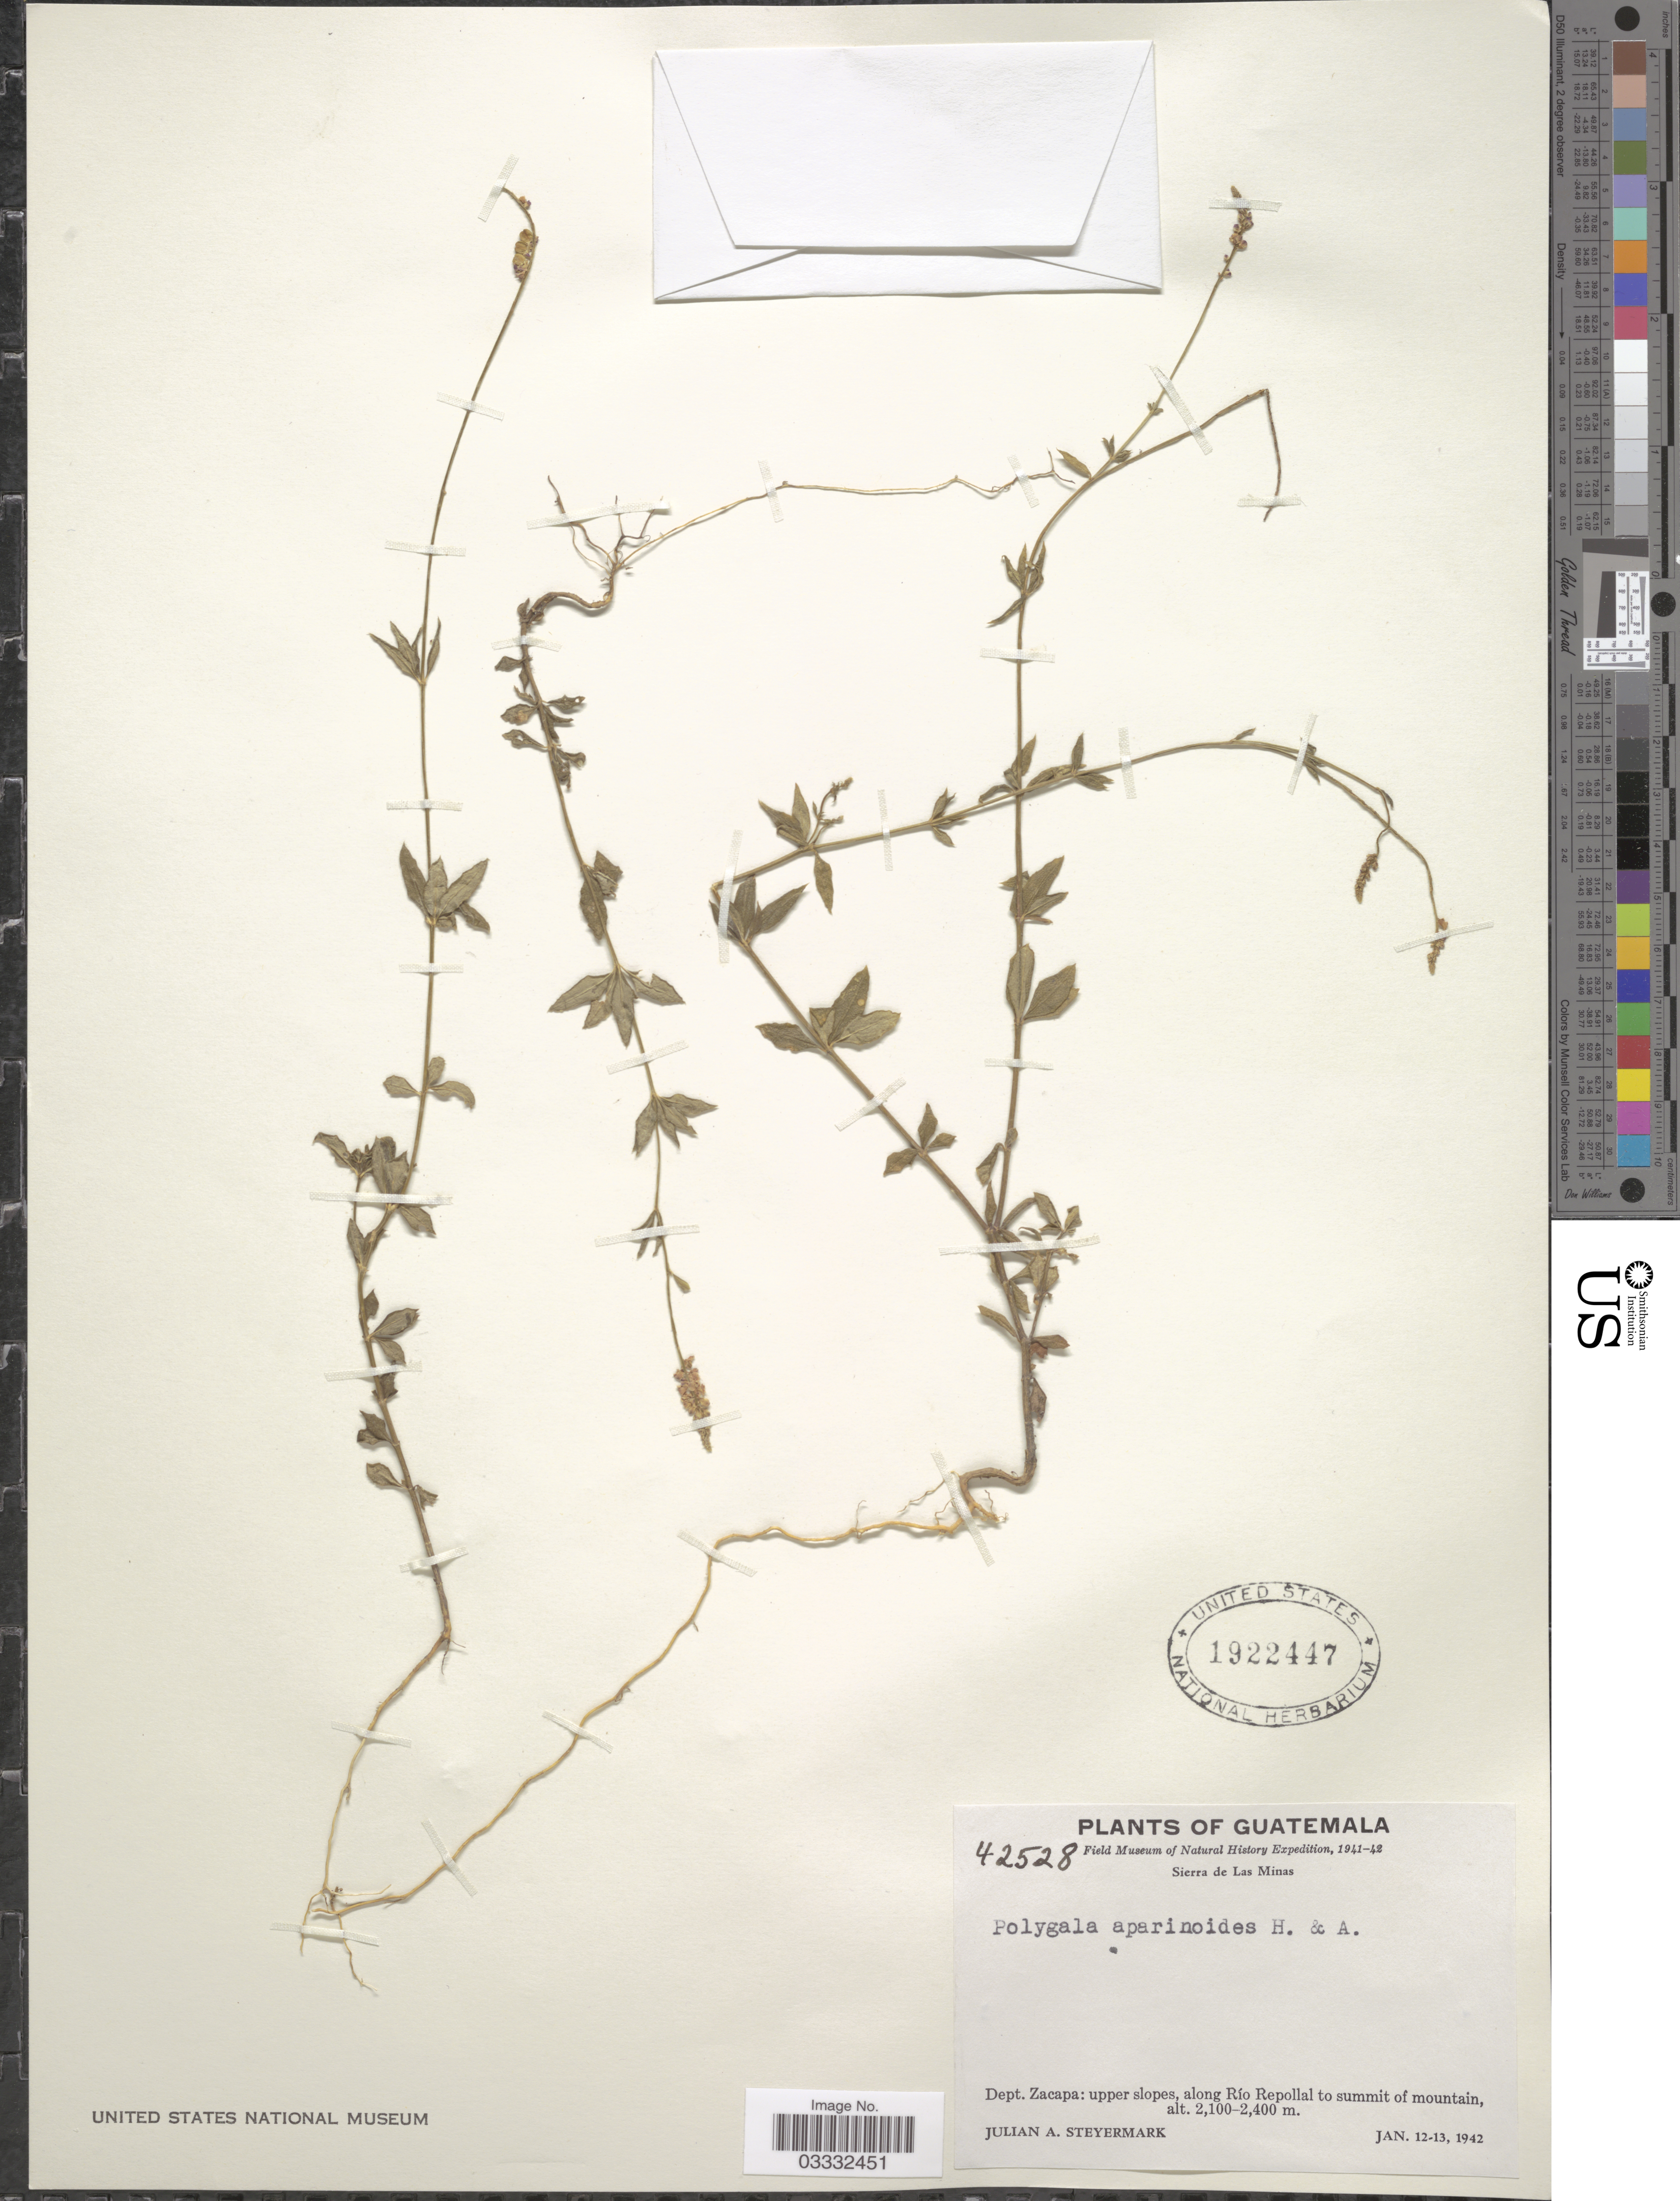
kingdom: Plantae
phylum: Tracheophyta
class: Magnoliopsida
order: Fabales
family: Polygalaceae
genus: Polygala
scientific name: Polygala aparinoides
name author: Hook. & Arn.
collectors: J. Steyermark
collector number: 42528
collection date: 1942-01-12/1942-01-13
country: Guatemala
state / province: Zacapa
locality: Sierra de Las Minas. Dept. Zacapa: upper slopes, along Río Repollal to summit of mountain.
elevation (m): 2100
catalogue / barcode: US 1922447